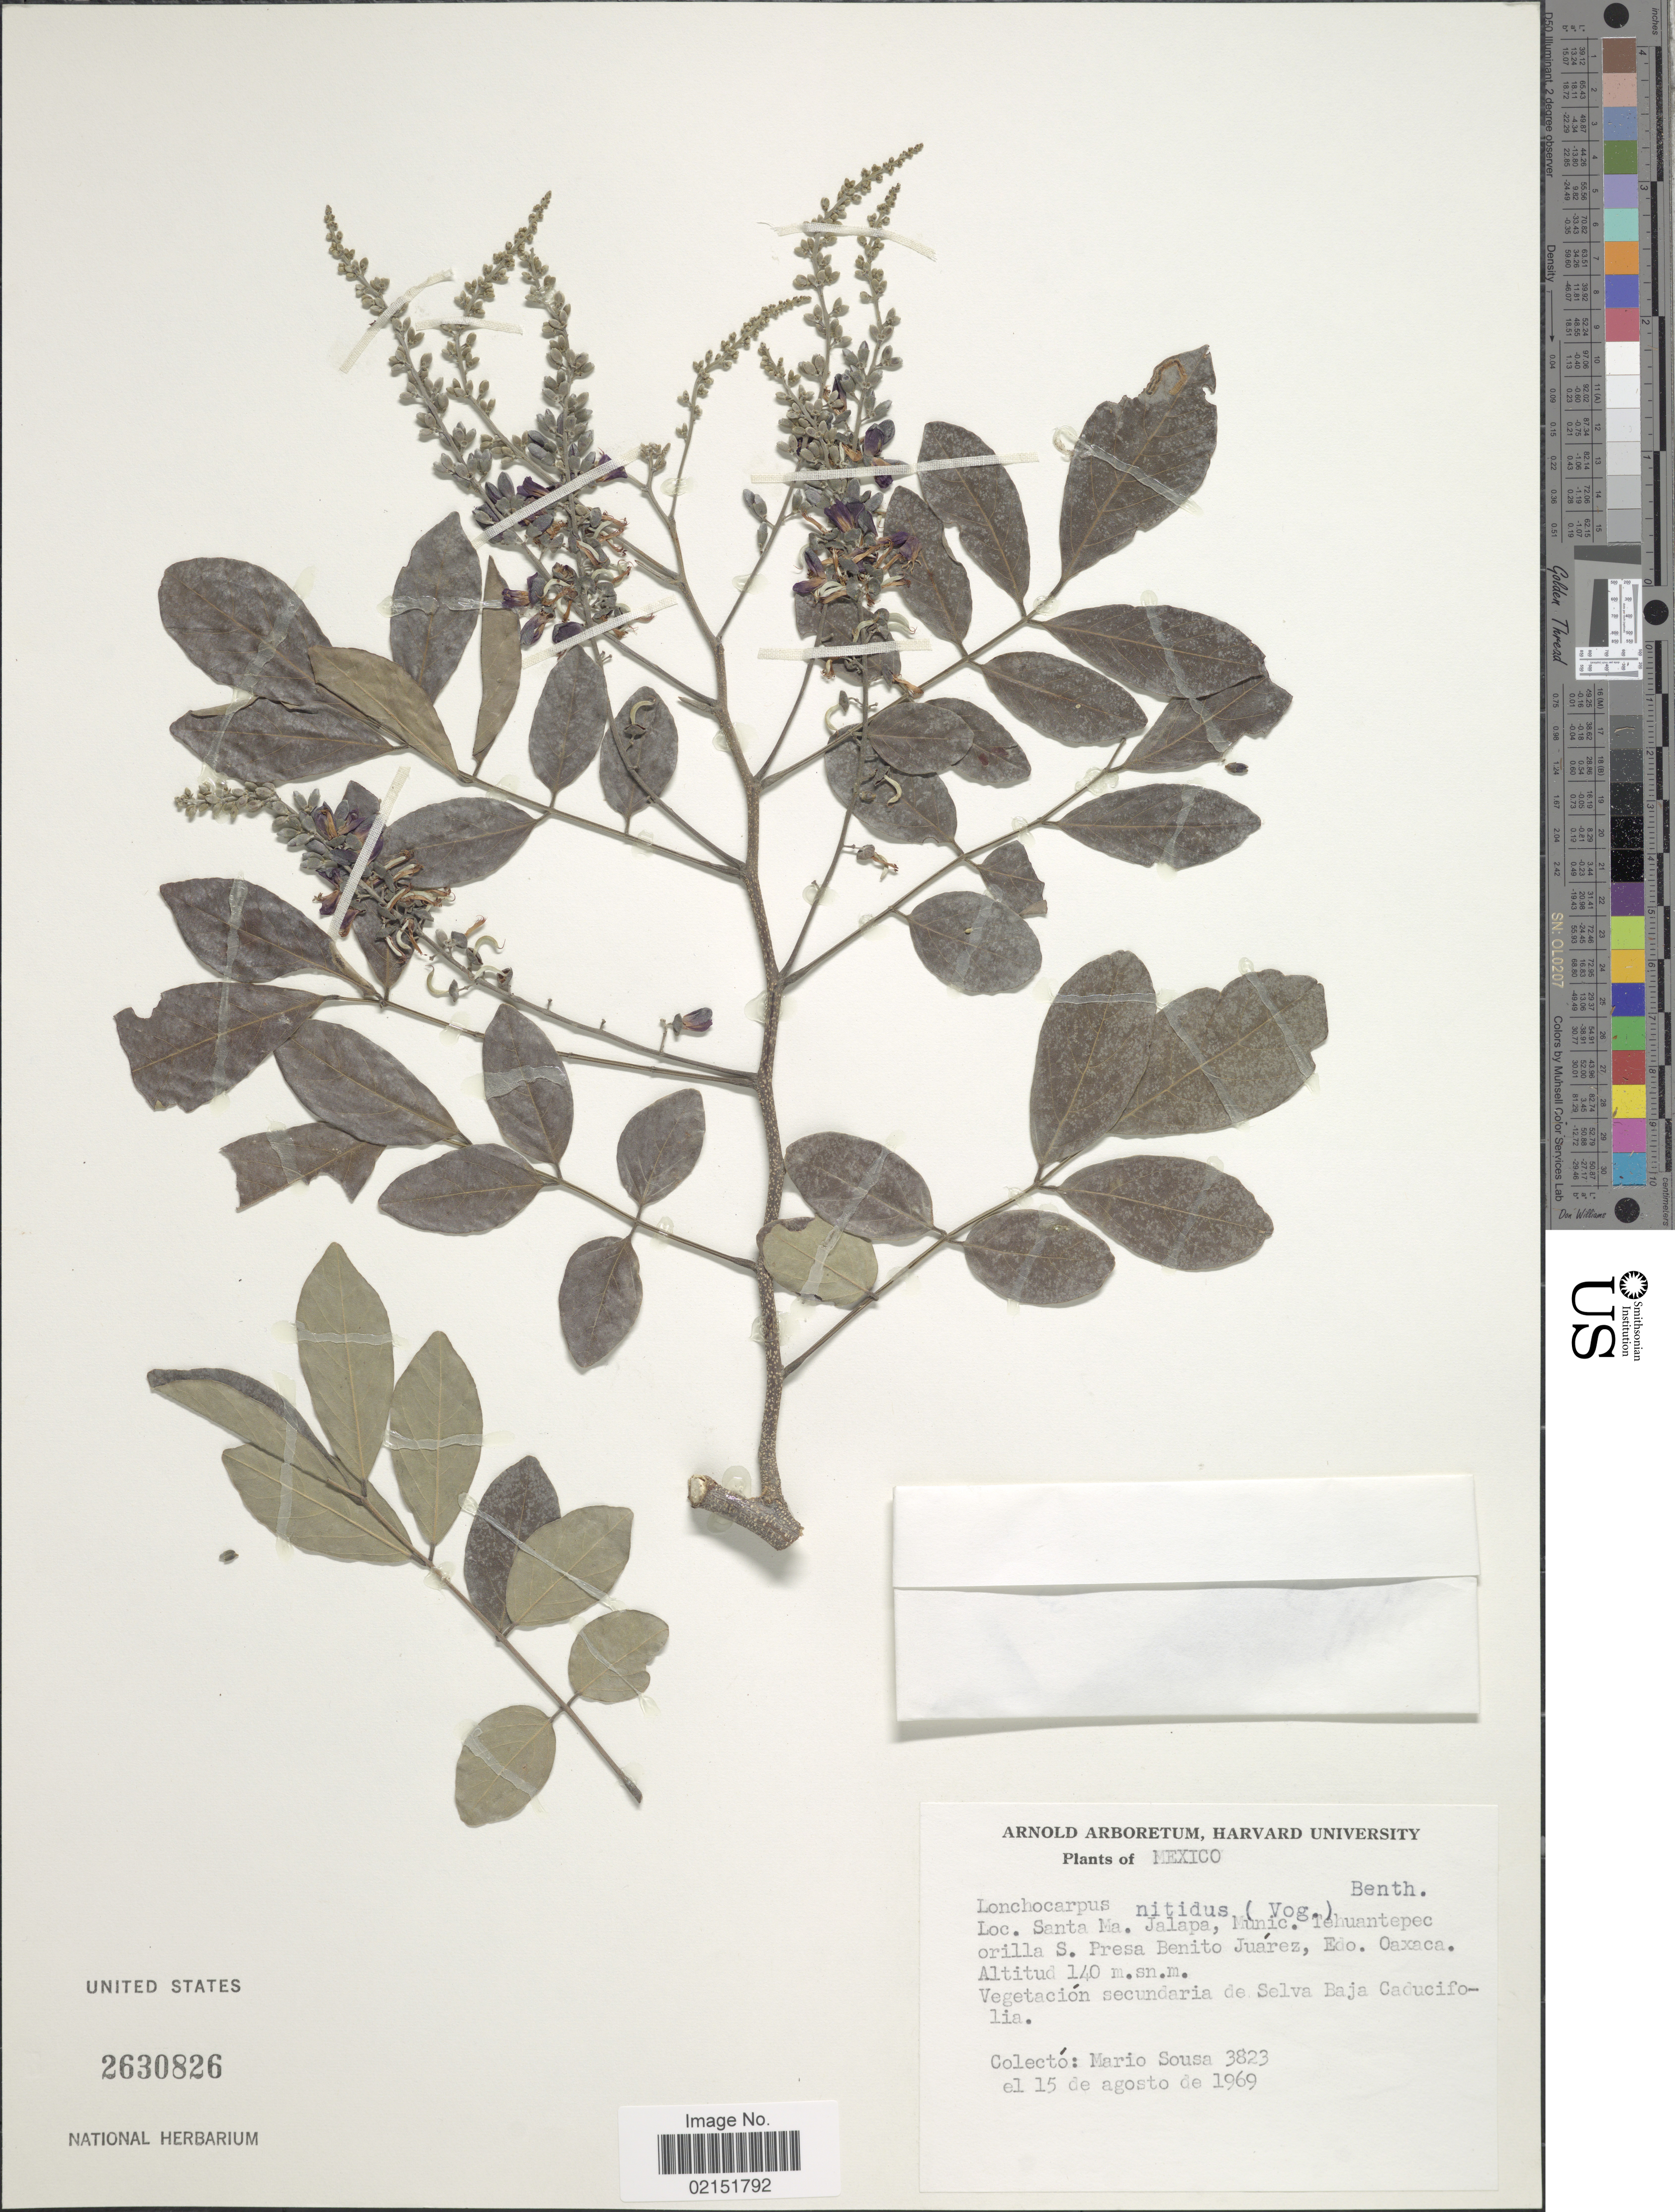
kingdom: Plantae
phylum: Tracheophyta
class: Magnoliopsida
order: Fabales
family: Fabaceae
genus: Lonchocarpus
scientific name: Lonchocarpus nitidus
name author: (Vogel) Benth.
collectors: M. Sousa S.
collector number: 3832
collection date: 1969-08-15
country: Mexico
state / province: Oaxaca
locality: Santa Ma. Jalapa, Munic. Tehuantepec orilla S. Presa Benito Juarez, Vegetacion secundatia de Selva Baja Caducifolia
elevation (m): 140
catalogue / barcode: US 2630826